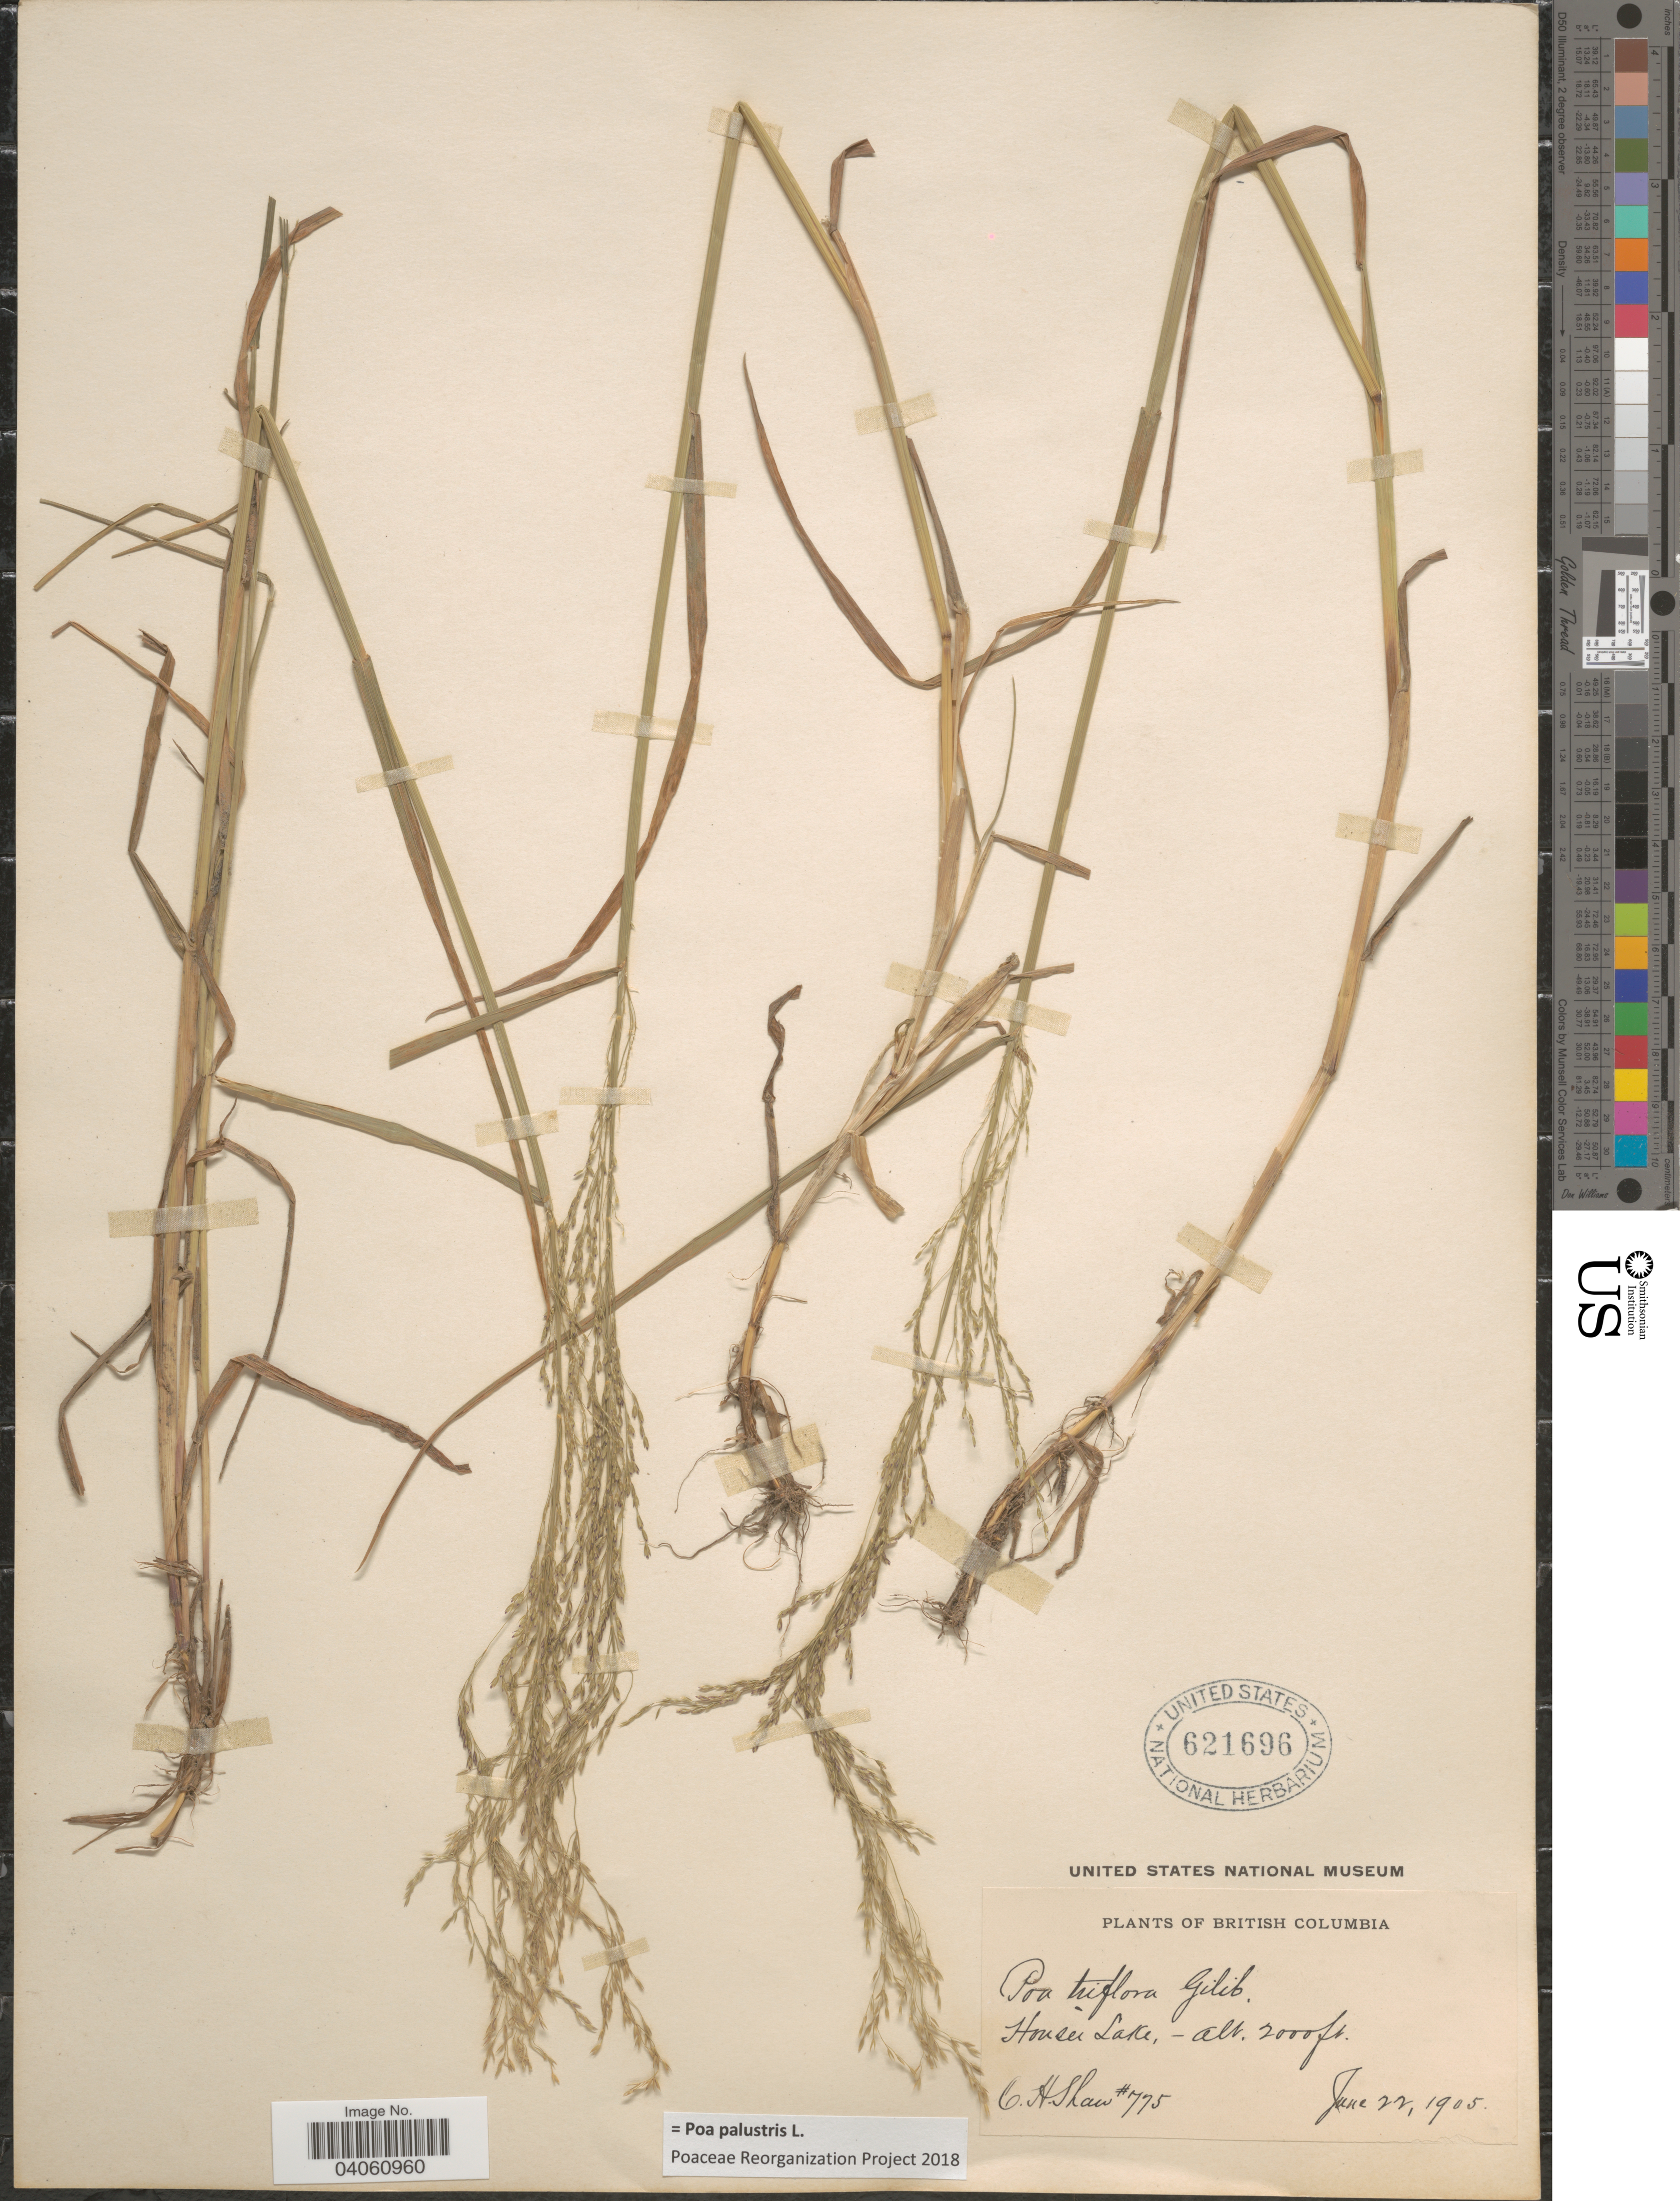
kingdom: Plantae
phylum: Tracheophyta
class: Liliopsida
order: Poales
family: Poaceae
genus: Poa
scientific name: Poa palustris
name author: L.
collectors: C. H. Shaw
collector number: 775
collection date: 1905-06-22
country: Canada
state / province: British Columbia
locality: Howser Lake.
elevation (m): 610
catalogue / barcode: US 621696